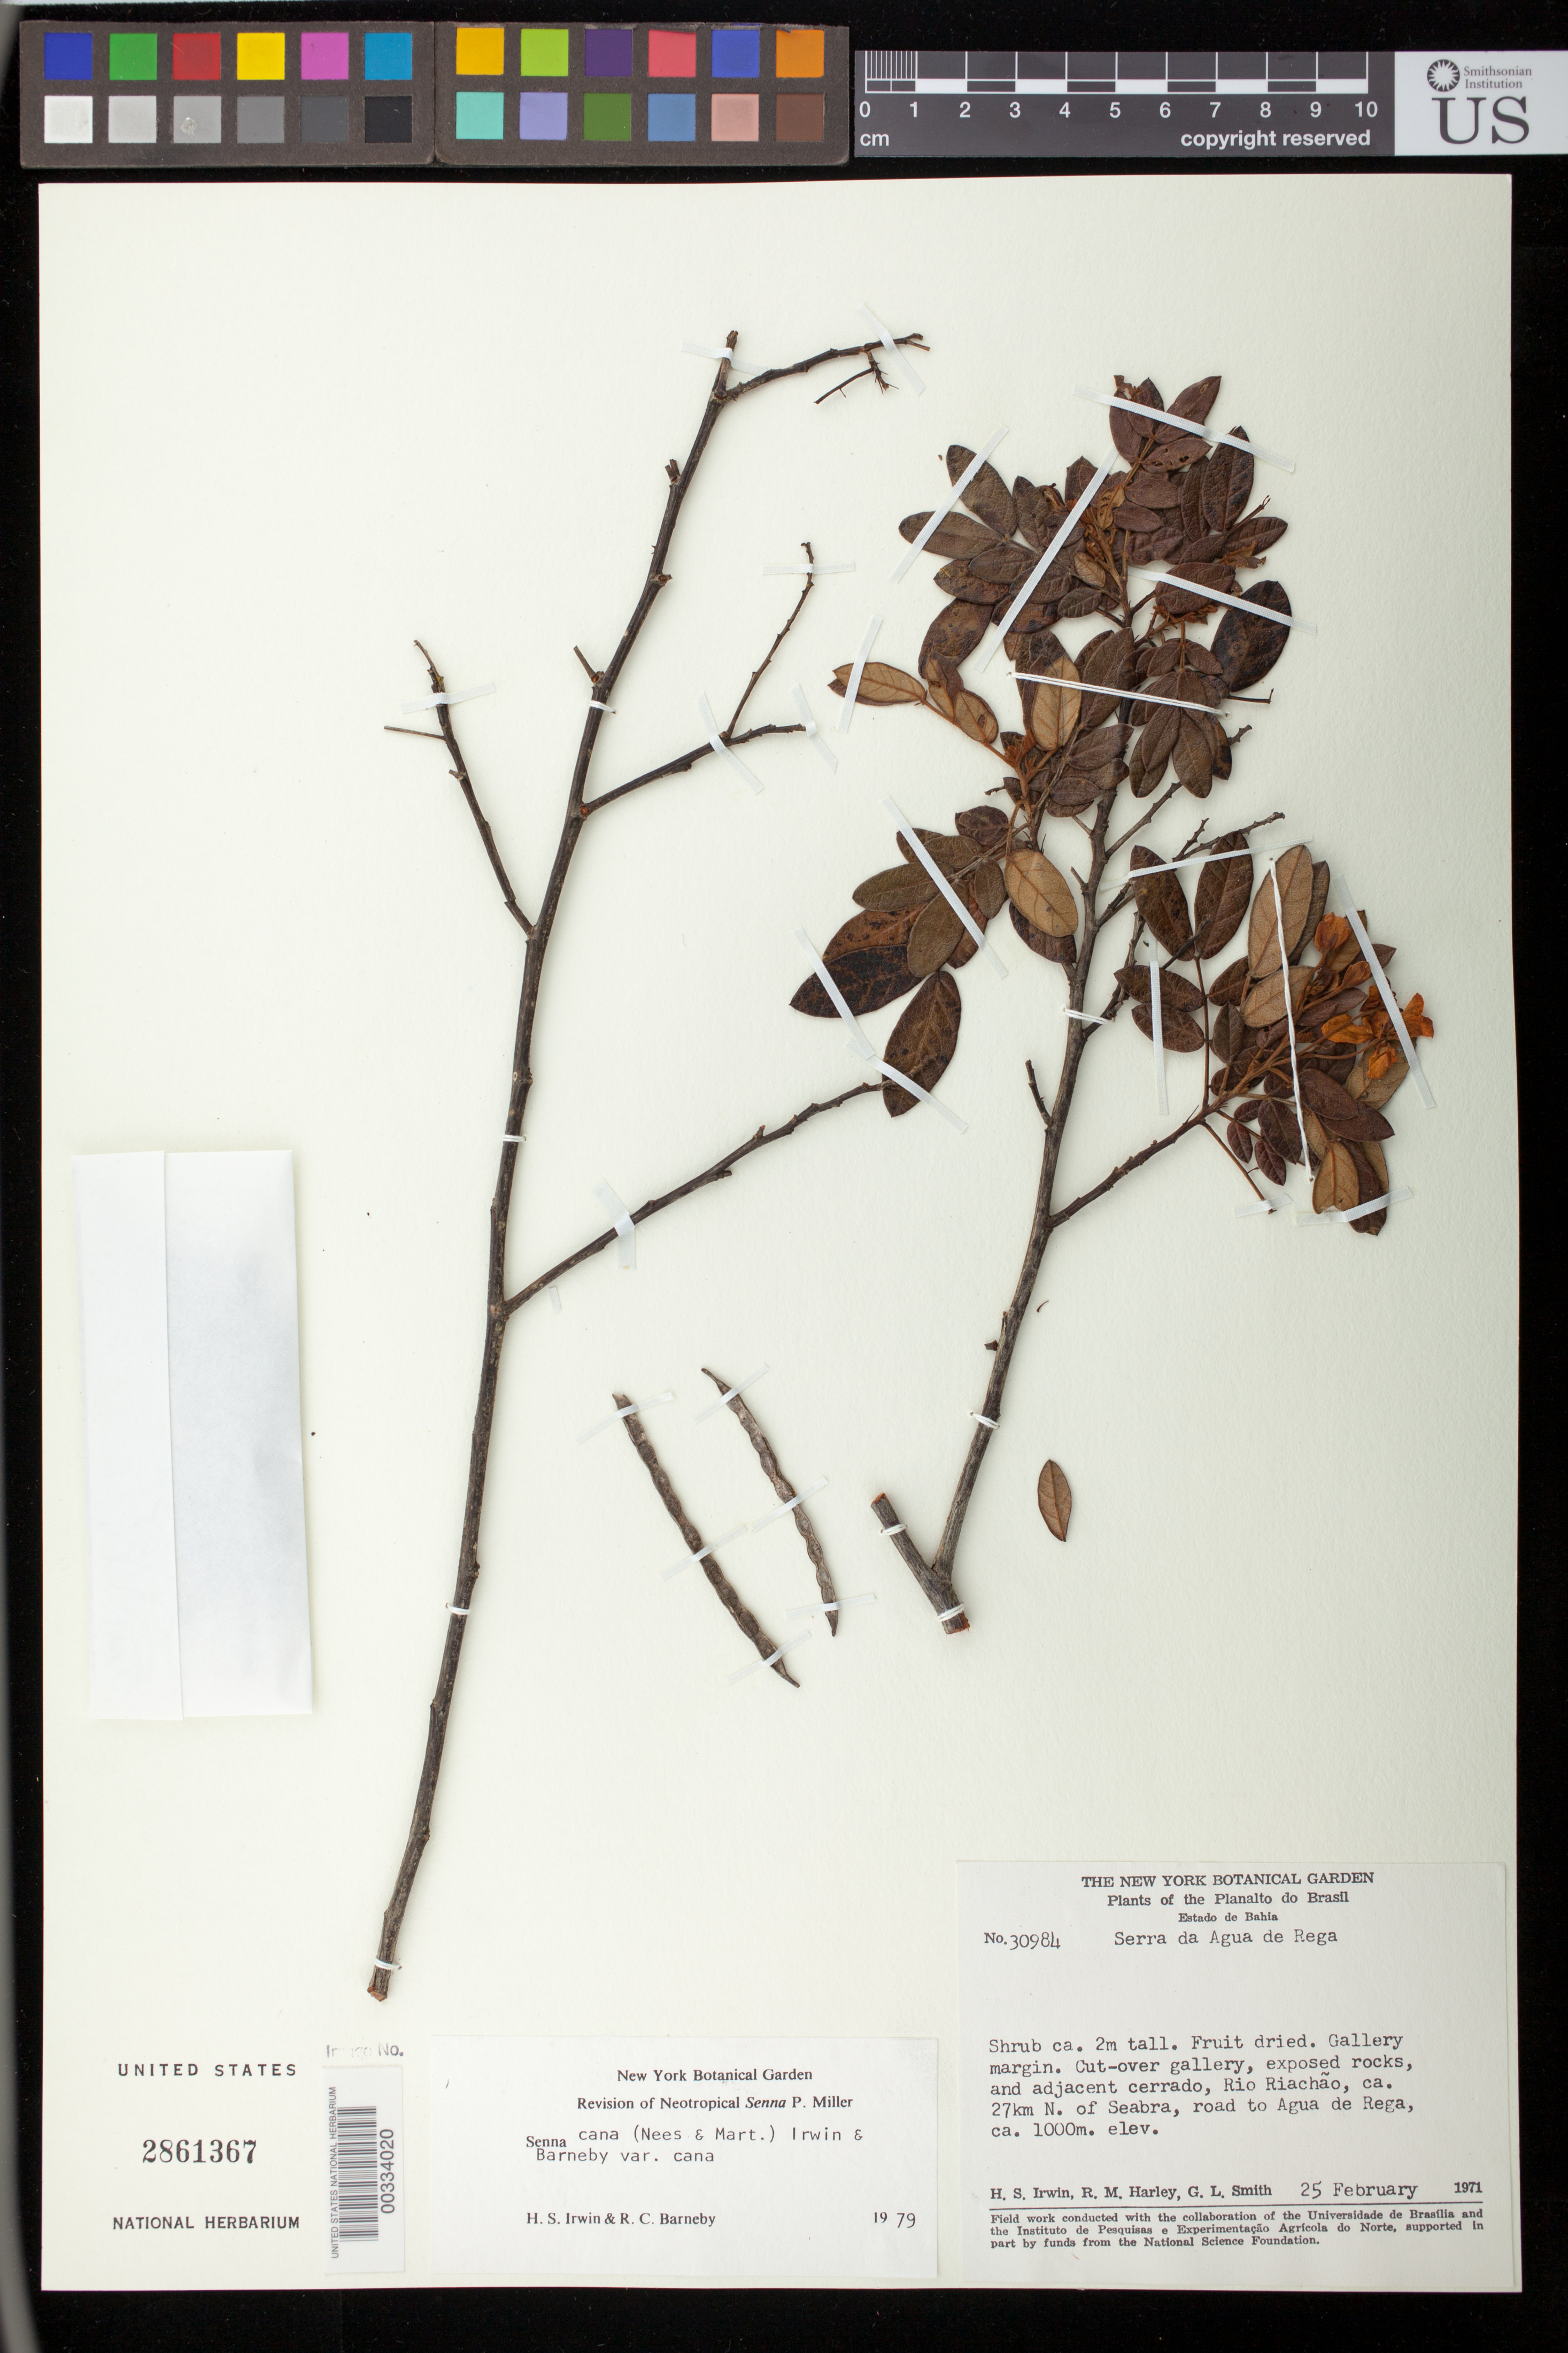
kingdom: Plantae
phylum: Tracheophyta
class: Magnoliopsida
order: Fabales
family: Fabaceae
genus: Senna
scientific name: Senna cana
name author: (Nees & Mart.) H.S. Irwin & Barneby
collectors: H. Irwin, R. M. Harley & G. L. Smith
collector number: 30984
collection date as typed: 25 Feb 1971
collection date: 1971-02-25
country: Brazil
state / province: Bahia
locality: Serra da agua de rega; rio riachao, ca 27 km n of seabra, road to agua de rega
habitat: Cut over gallery, exposed rocks, and adjacent cerrado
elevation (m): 1000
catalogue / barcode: US 2861367